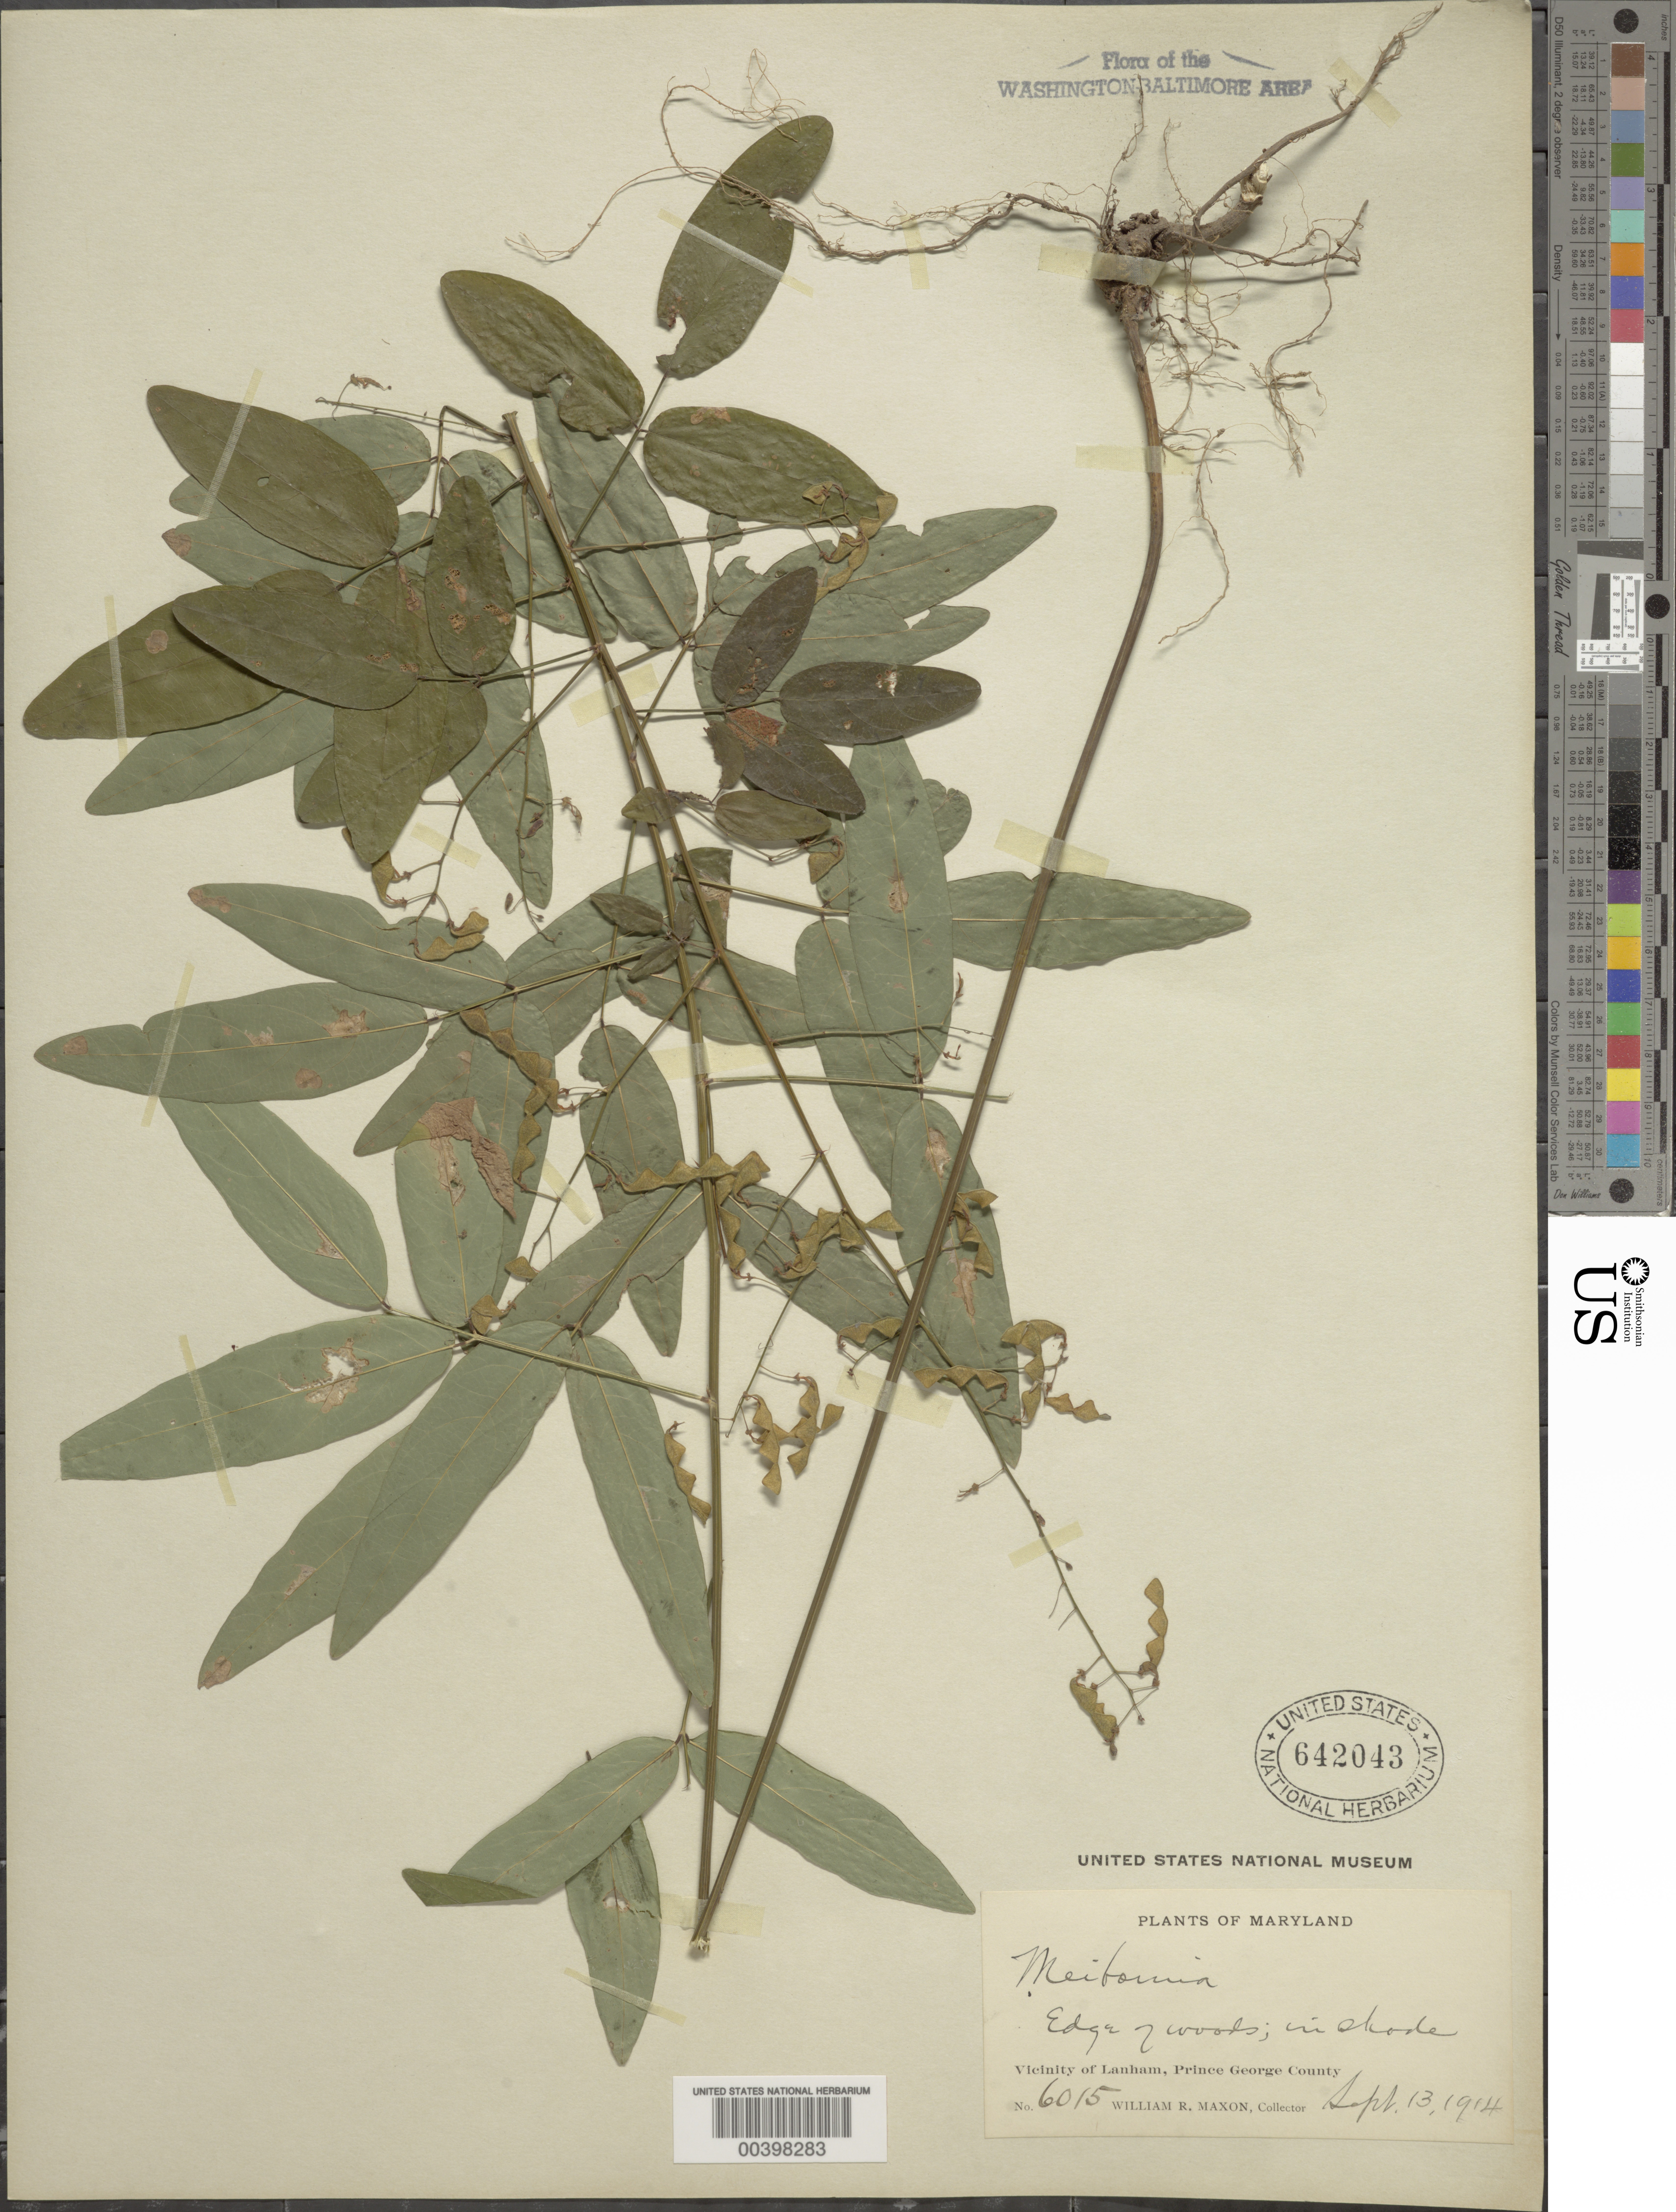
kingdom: Plantae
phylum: Tracheophyta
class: Magnoliopsida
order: Fabales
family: Fabaceae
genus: Desmodium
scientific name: Desmodium paniculatum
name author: (L.) DC.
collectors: W. R. Maxon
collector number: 6015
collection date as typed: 13 Sep 1914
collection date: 1914-09-13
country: United States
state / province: Maryland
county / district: Prince George's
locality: Lanham vicinity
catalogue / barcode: US 642043